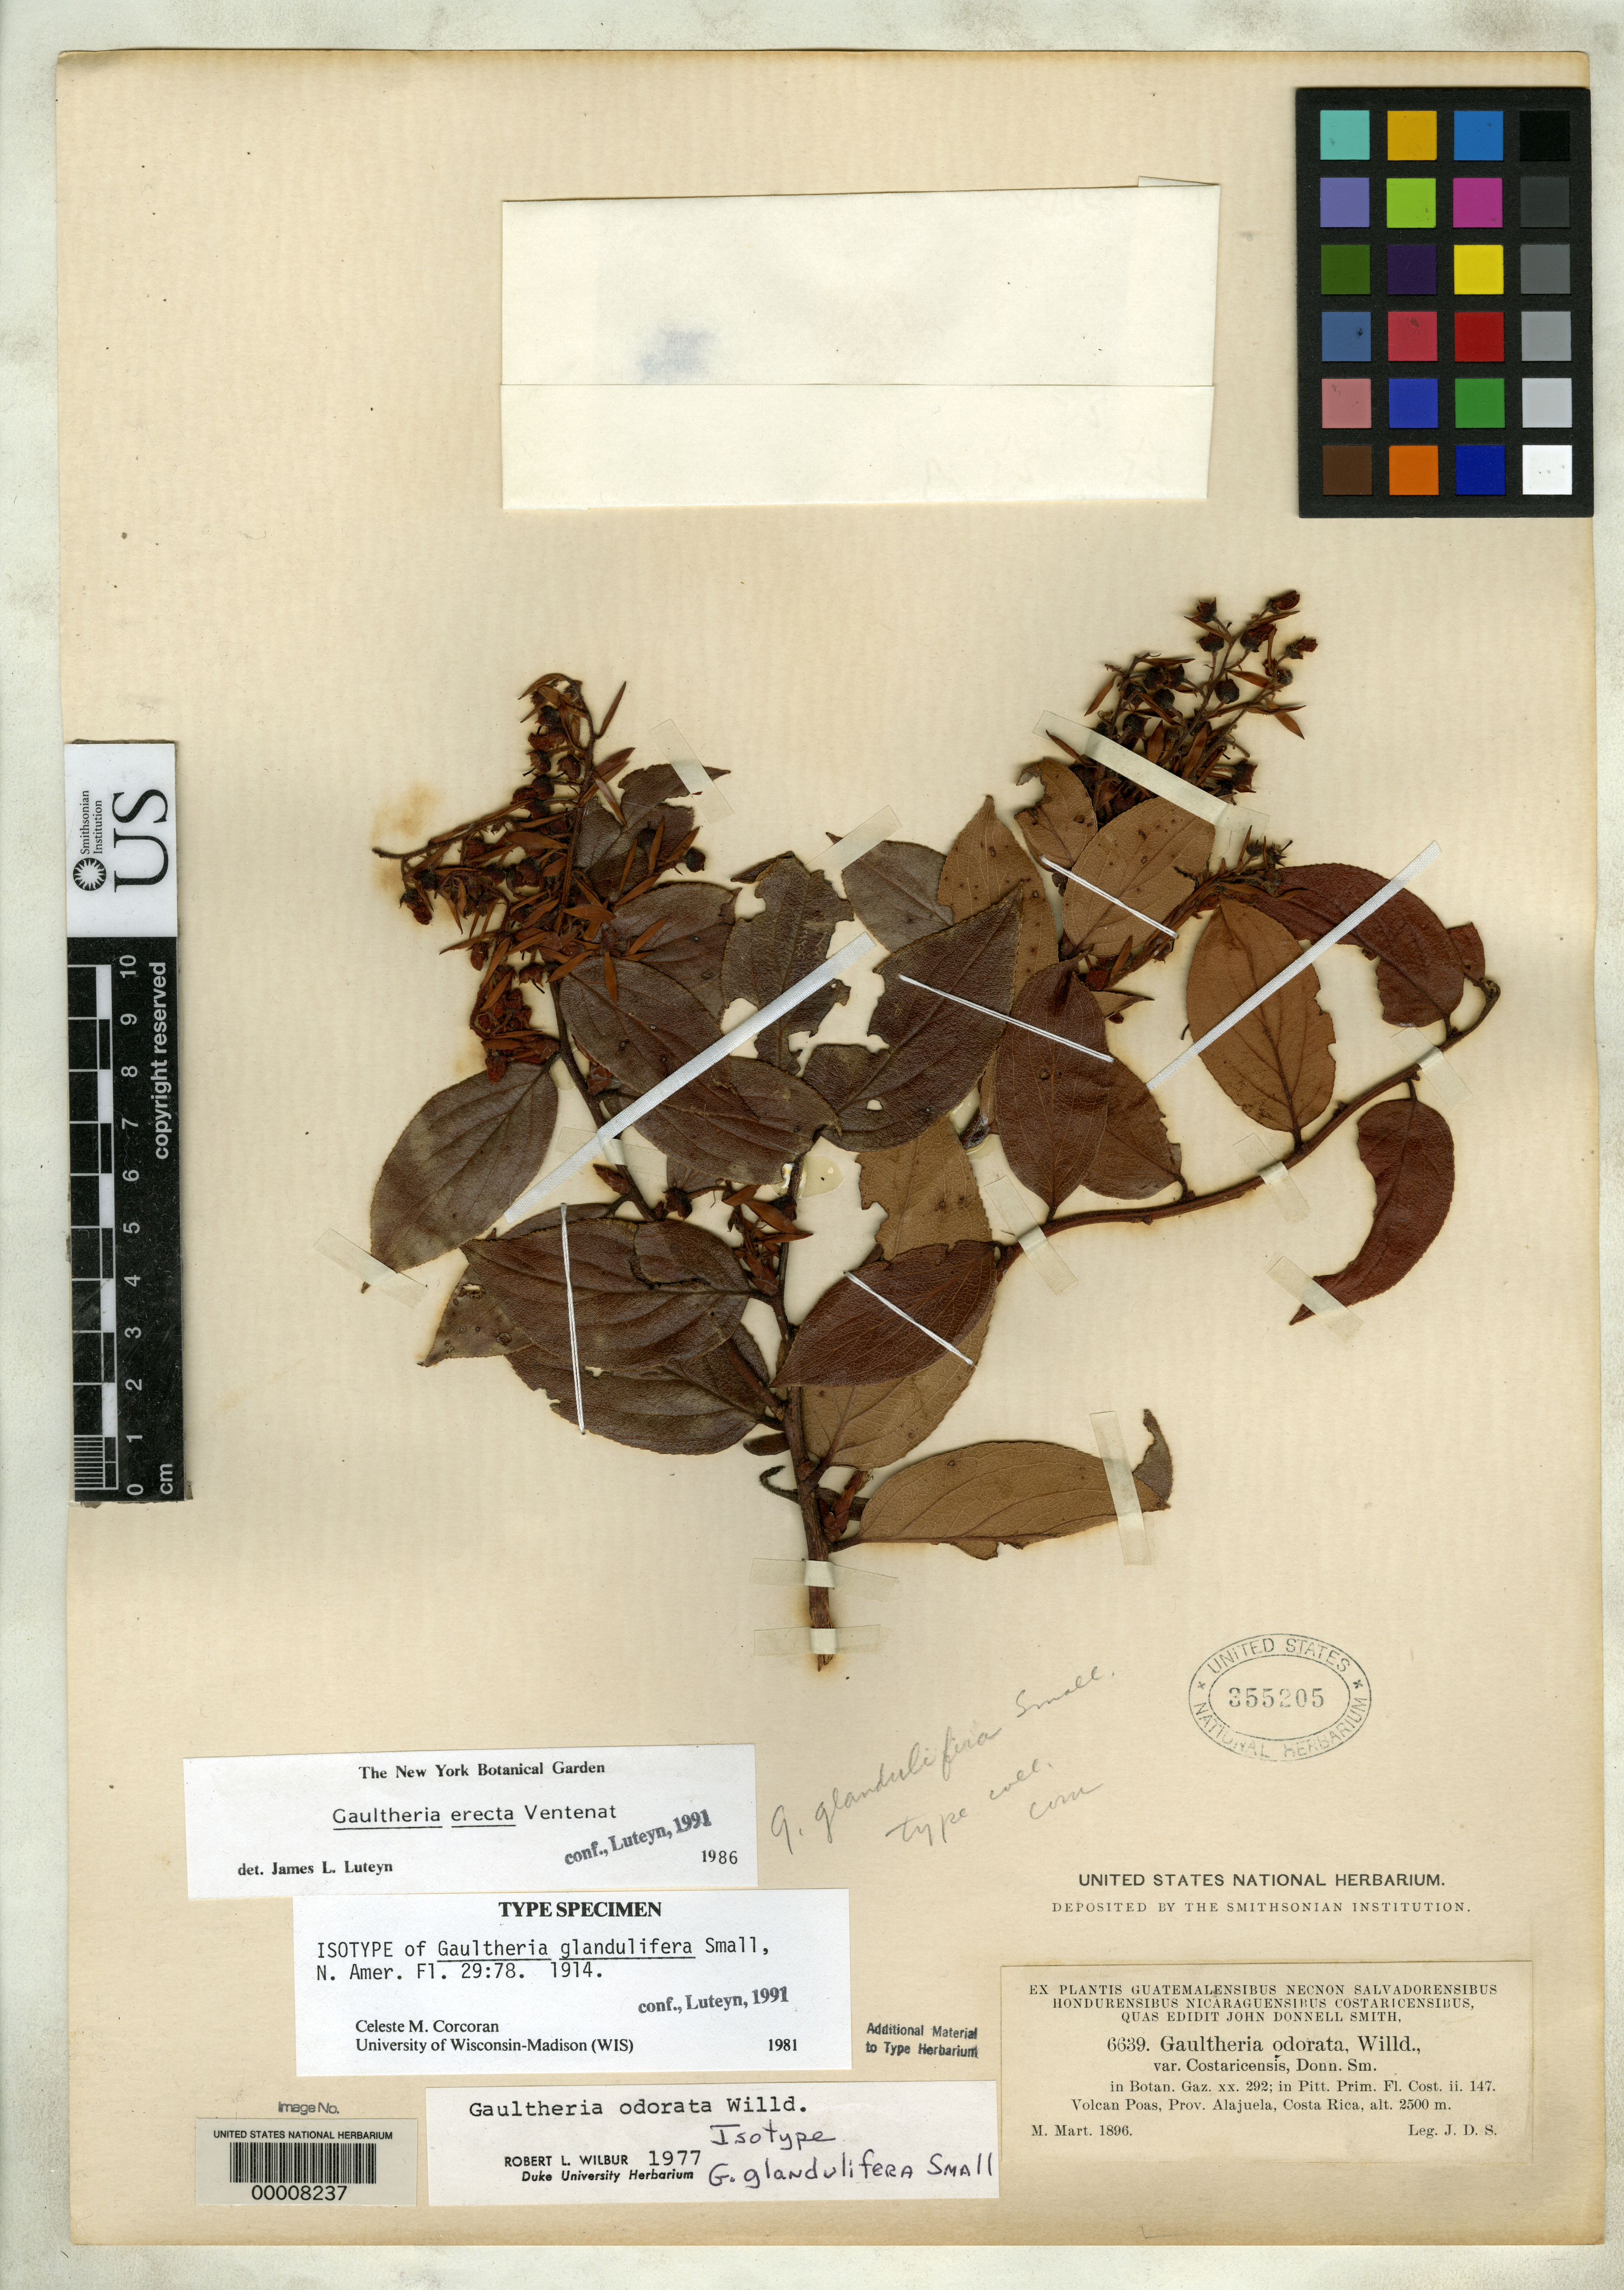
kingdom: Plantae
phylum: Tracheophyta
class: Magnoliopsida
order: Ericales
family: Ericaceae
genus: Gaultheria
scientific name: Gaultheria glandulifera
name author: Small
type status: Isotype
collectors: J. Donnell Smith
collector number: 6631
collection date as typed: Mar 1896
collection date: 1896-03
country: Costa Rica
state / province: San José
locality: Volcan Poas.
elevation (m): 2600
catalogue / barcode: US 355205